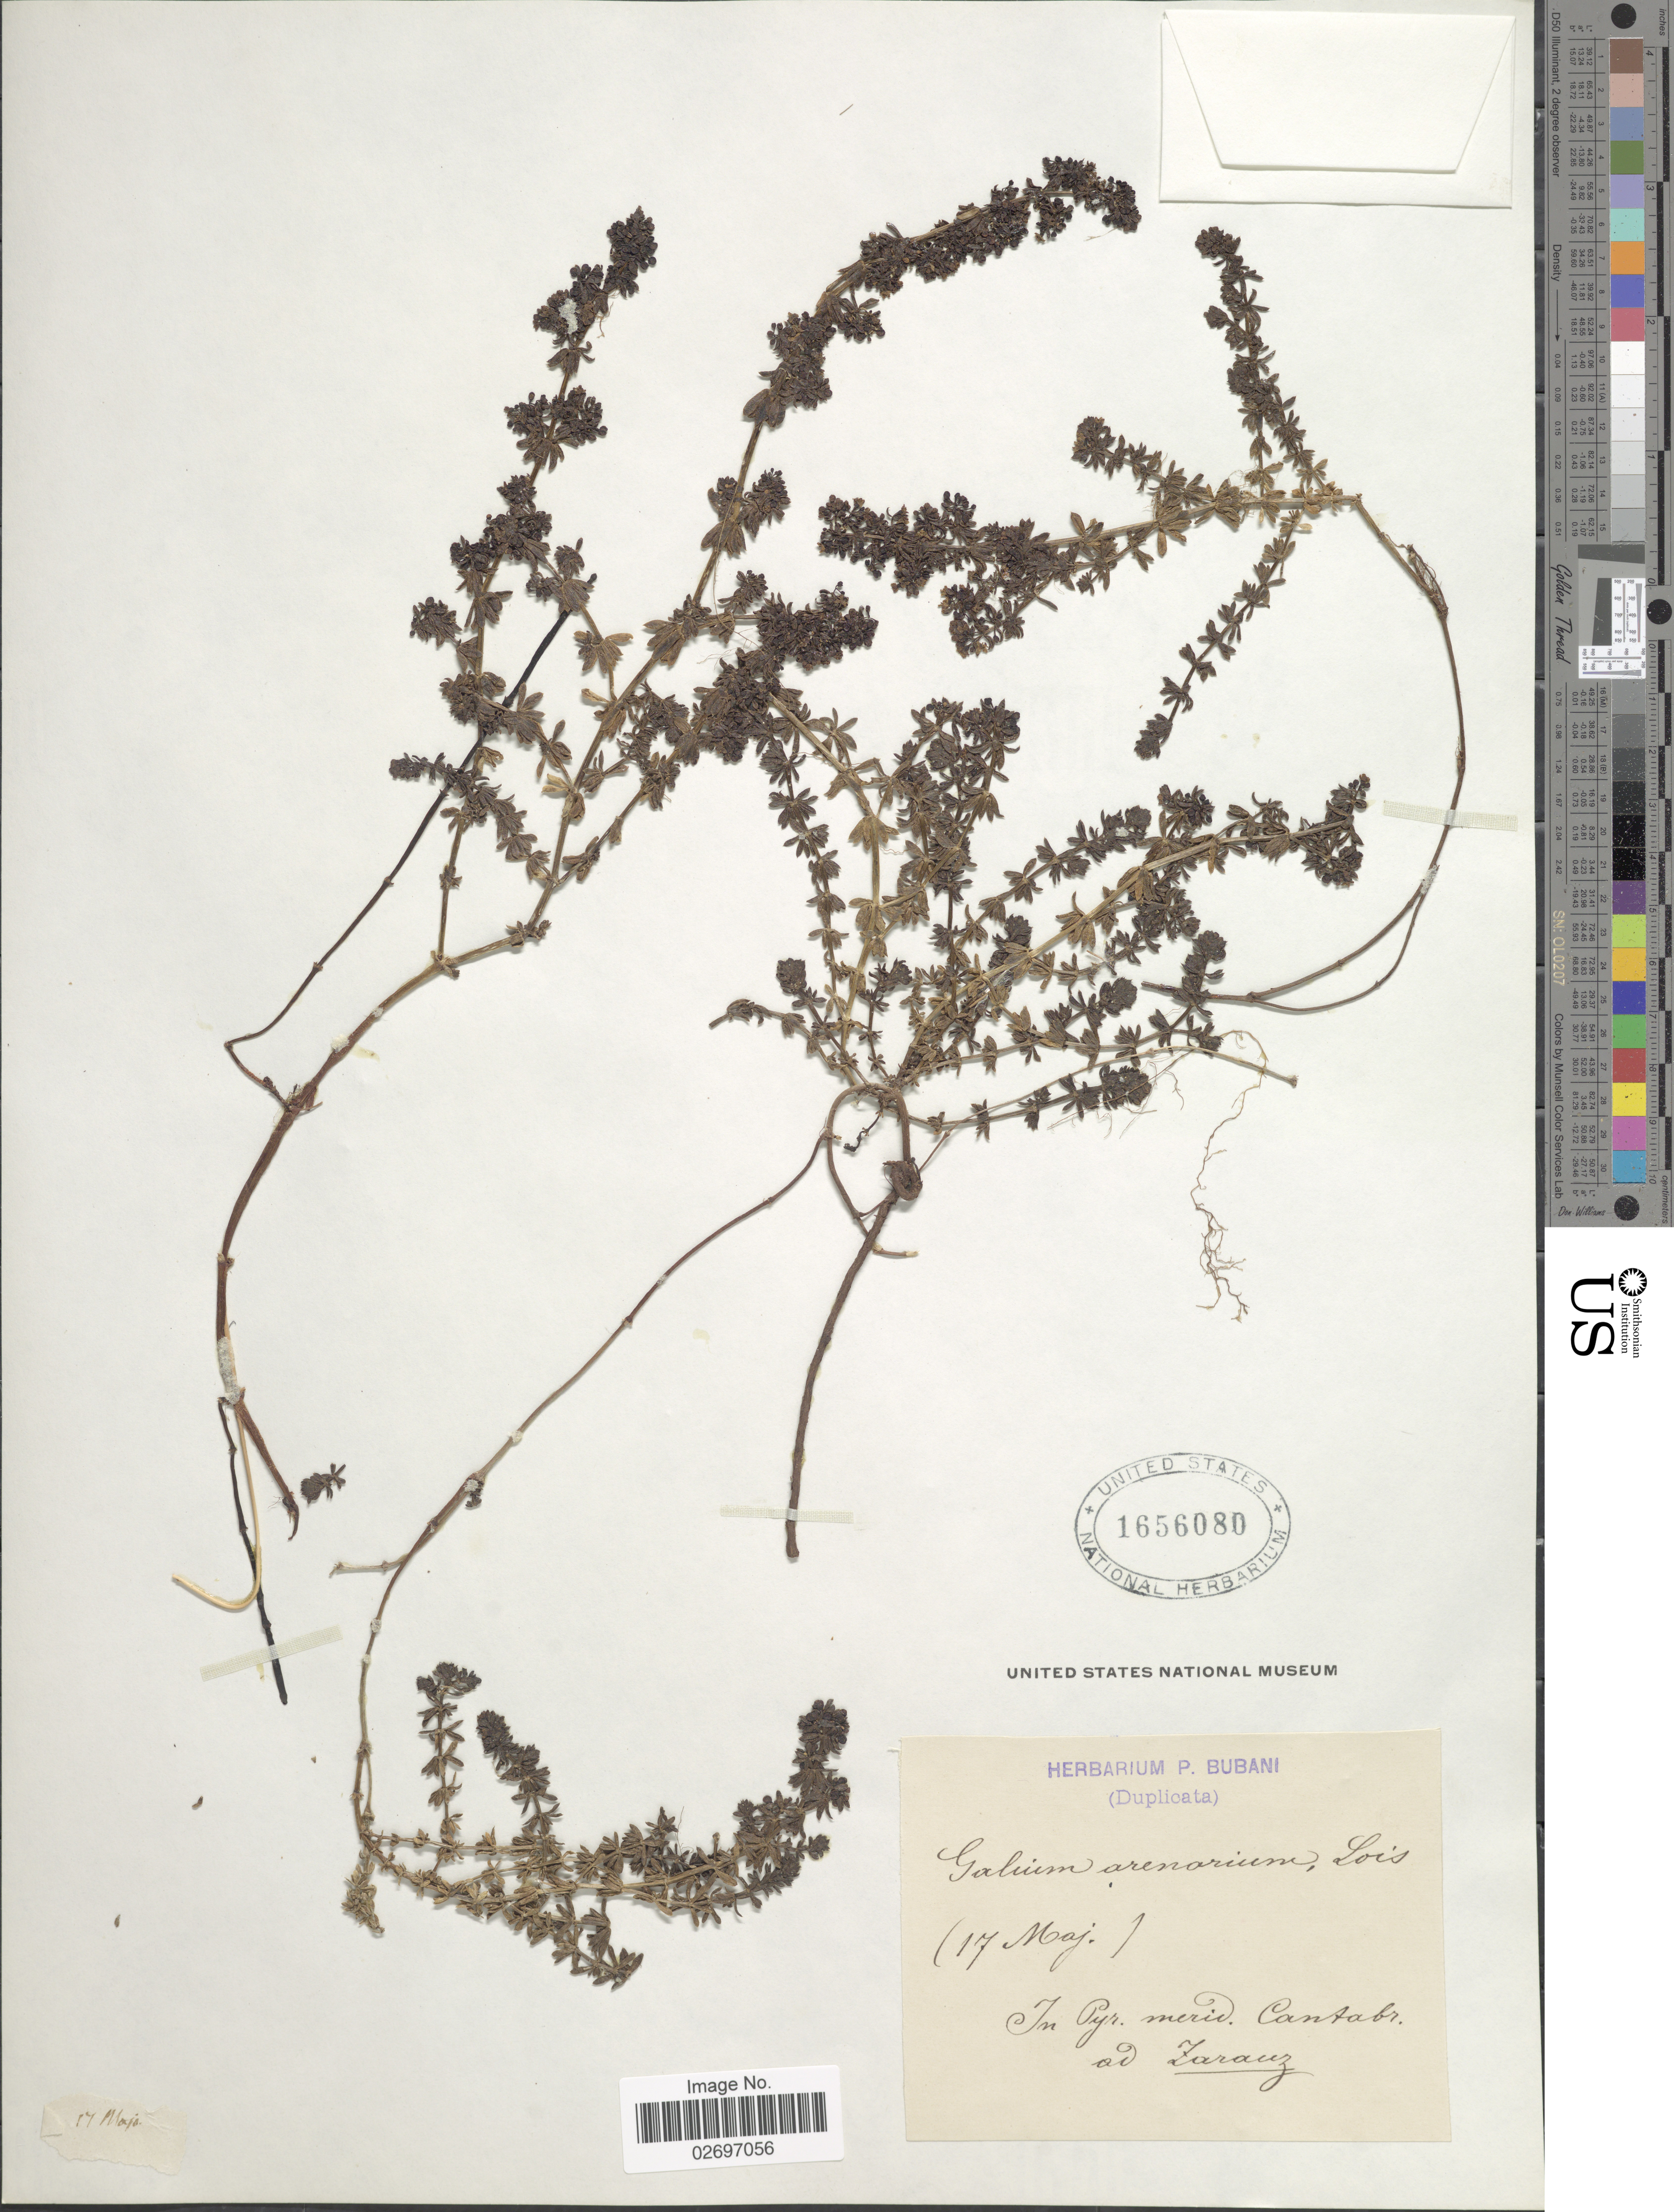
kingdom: Plantae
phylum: Tracheophyta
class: Magnoliopsida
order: Gentianales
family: Rubiaceae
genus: Galium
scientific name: Galium arenarium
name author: Loisel.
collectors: ex herb. P. Bubani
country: Spain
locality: In Pyr. merid. Cantabr. ad Zarauz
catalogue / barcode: US 1656080